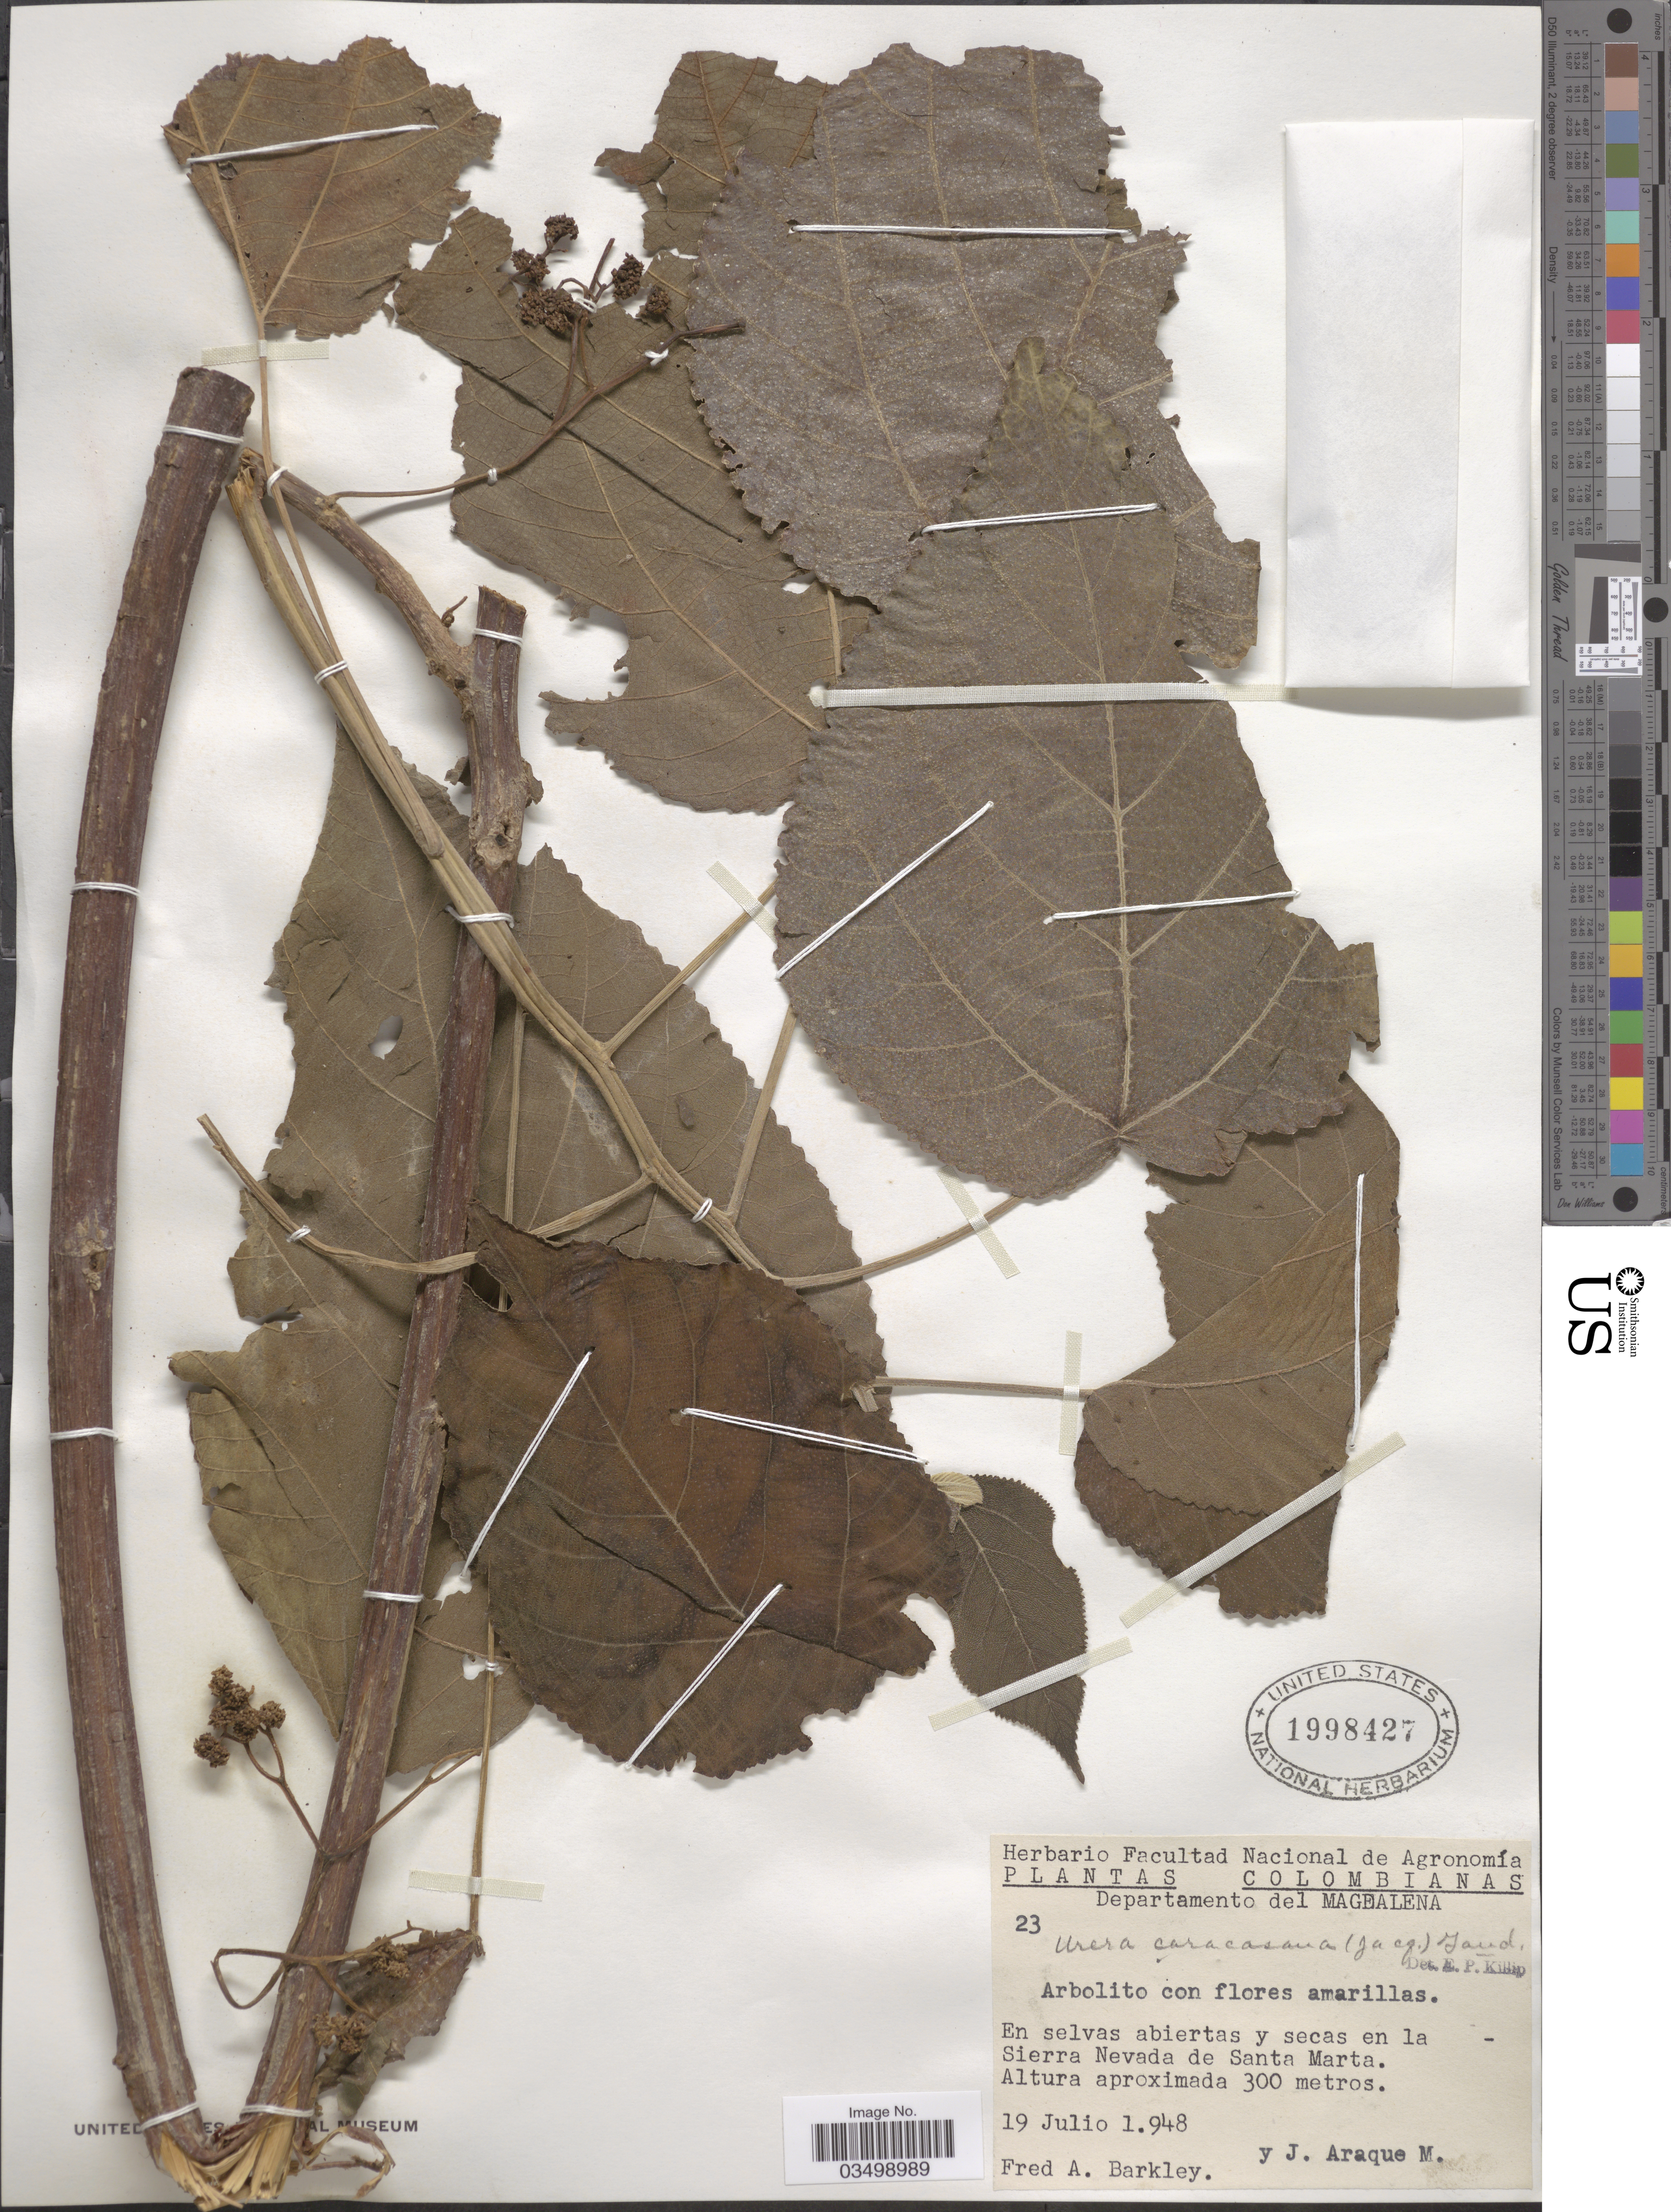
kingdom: Plantae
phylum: Tracheophyta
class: Magnoliopsida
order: Rosales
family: Urticaceae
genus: Urera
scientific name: Urera caracasana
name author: (Jacq.) Gaudich. ex Griseb.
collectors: F. A. Barkley & J. Araque Molina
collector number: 23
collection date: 1948-07-19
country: Colombia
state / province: Magdalena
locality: Departamento del Magdalena. En la Sierra Nevada de Santa Marta.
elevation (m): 300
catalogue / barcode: US 1998427